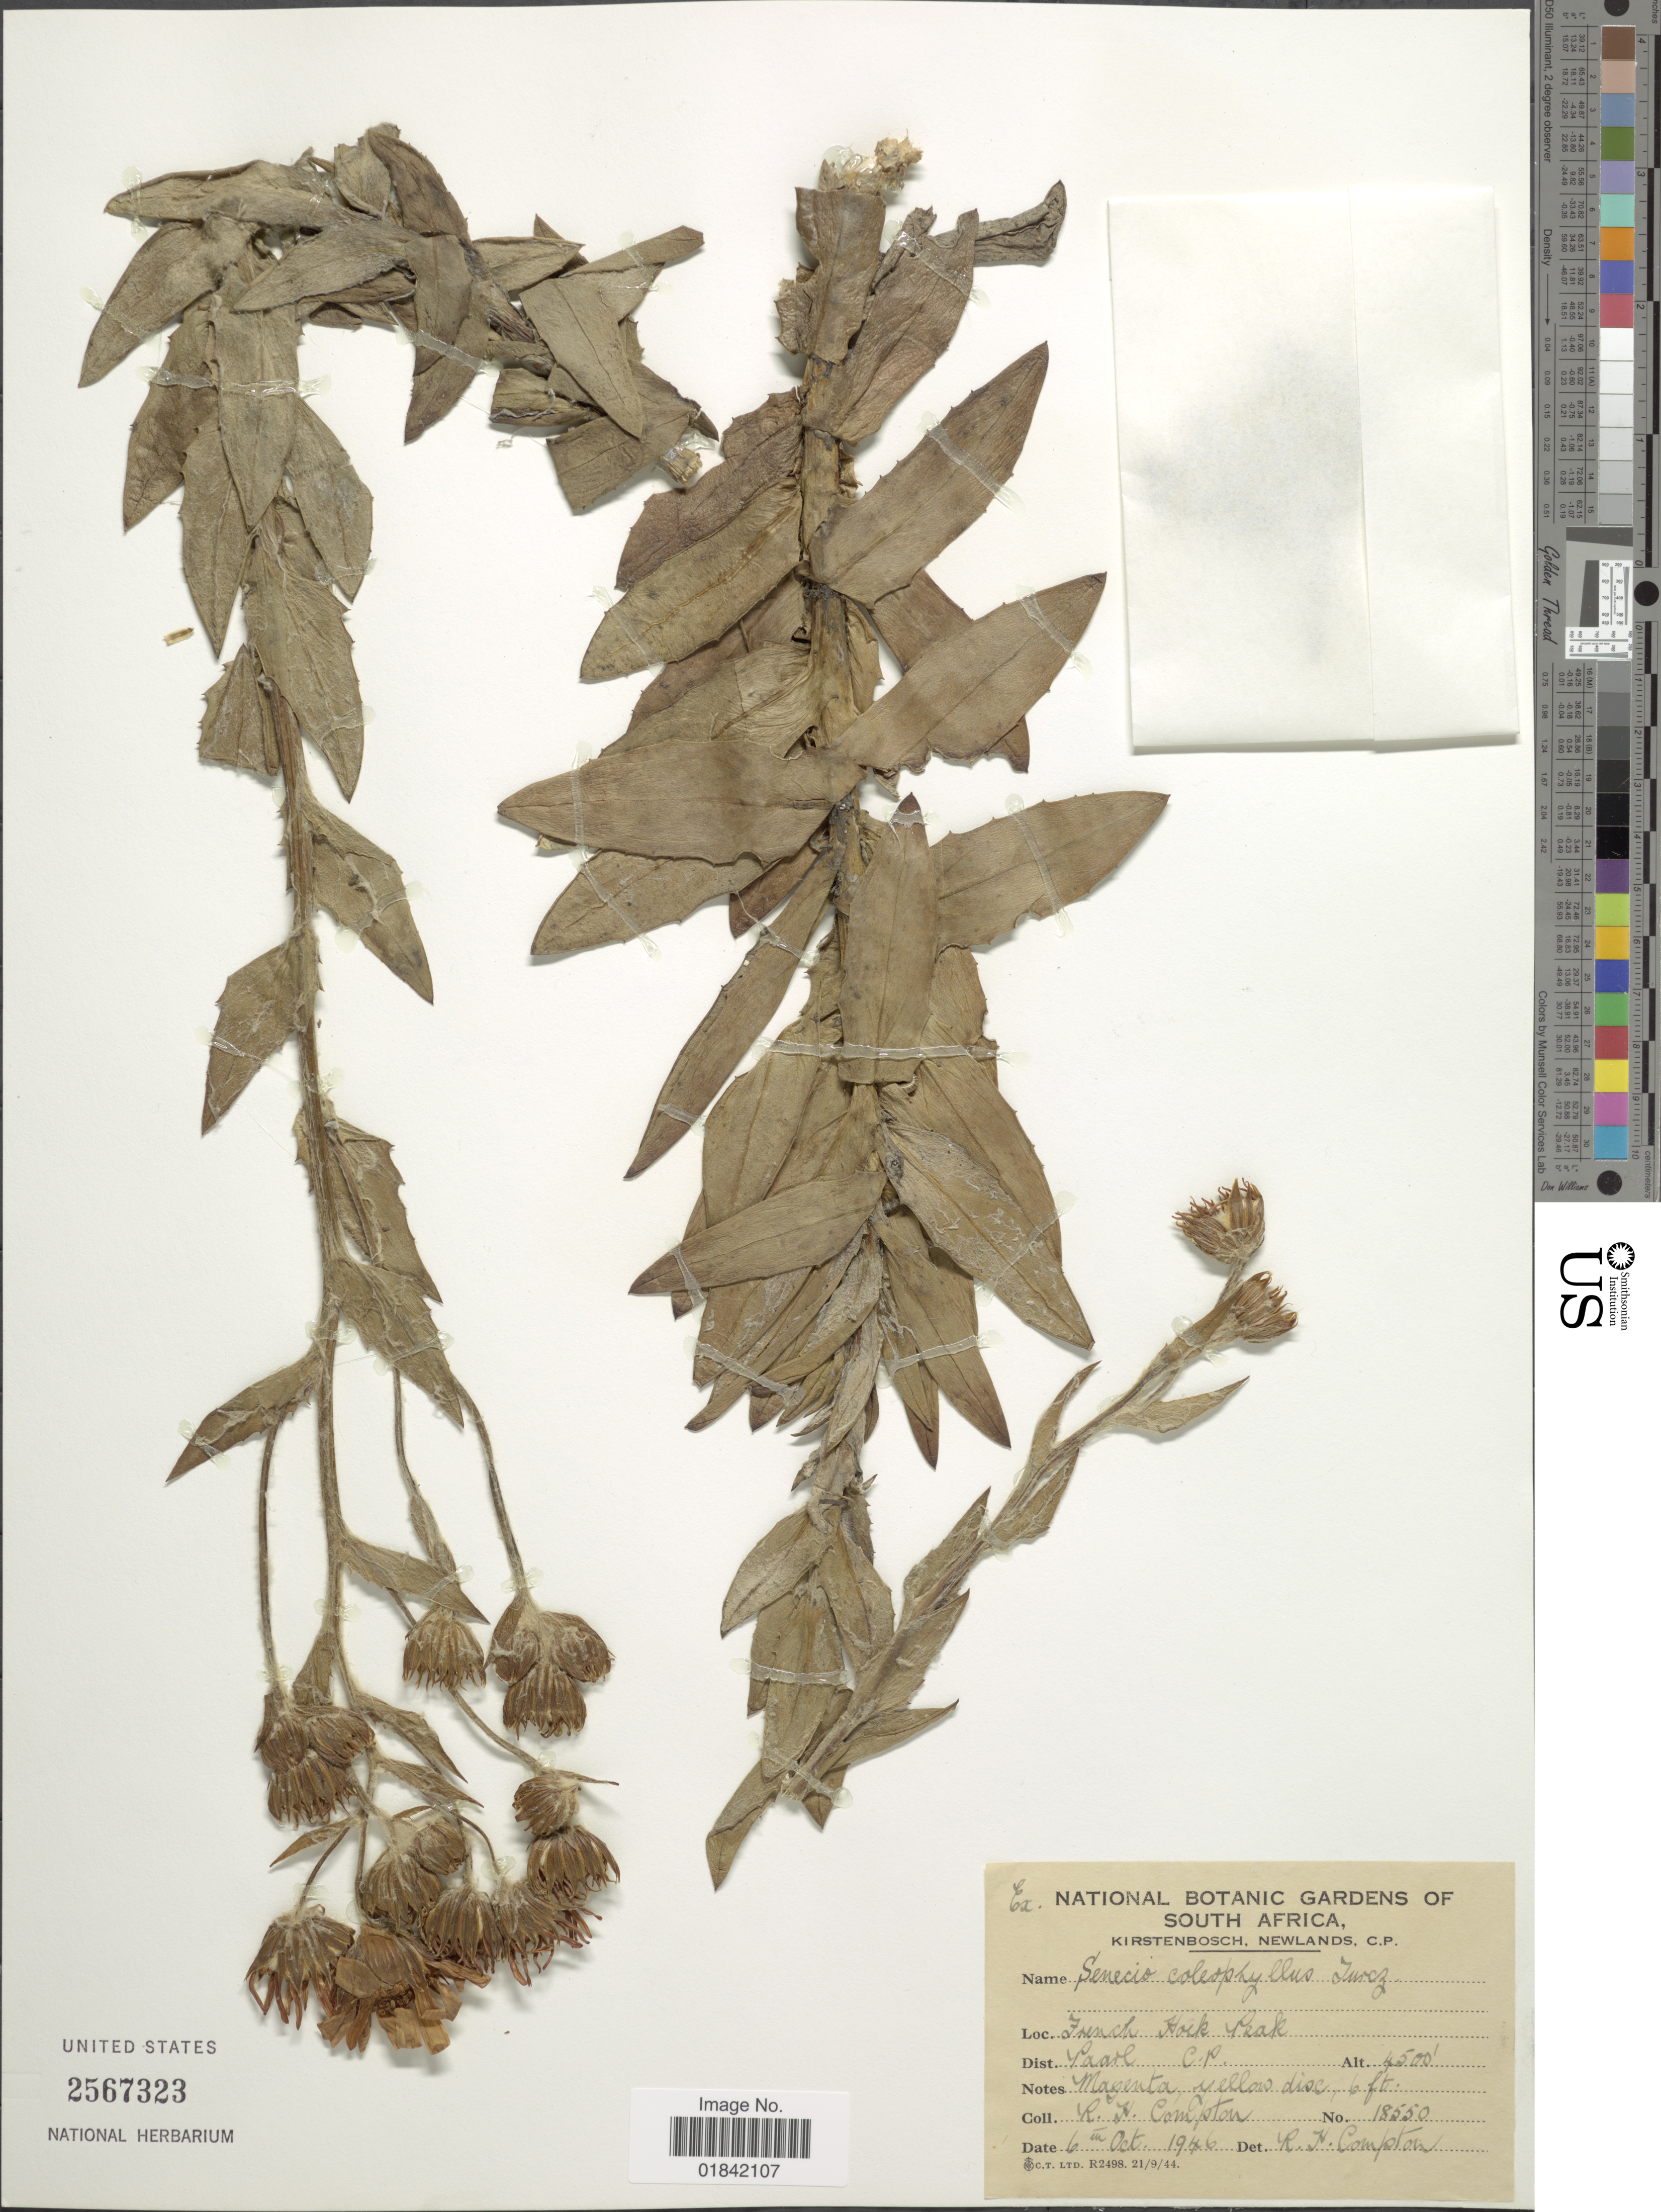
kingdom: Plantae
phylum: Tracheophyta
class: Magnoliopsida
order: Asterales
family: Asteraceae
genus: Senecio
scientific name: Senecio coleophyllus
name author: Turcz.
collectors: R. H. Compton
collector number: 18550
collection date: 1946-10-06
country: South Africa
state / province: Western Cape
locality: French Hoek Peak, Paarl C.P.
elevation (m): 1372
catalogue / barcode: US 2567323